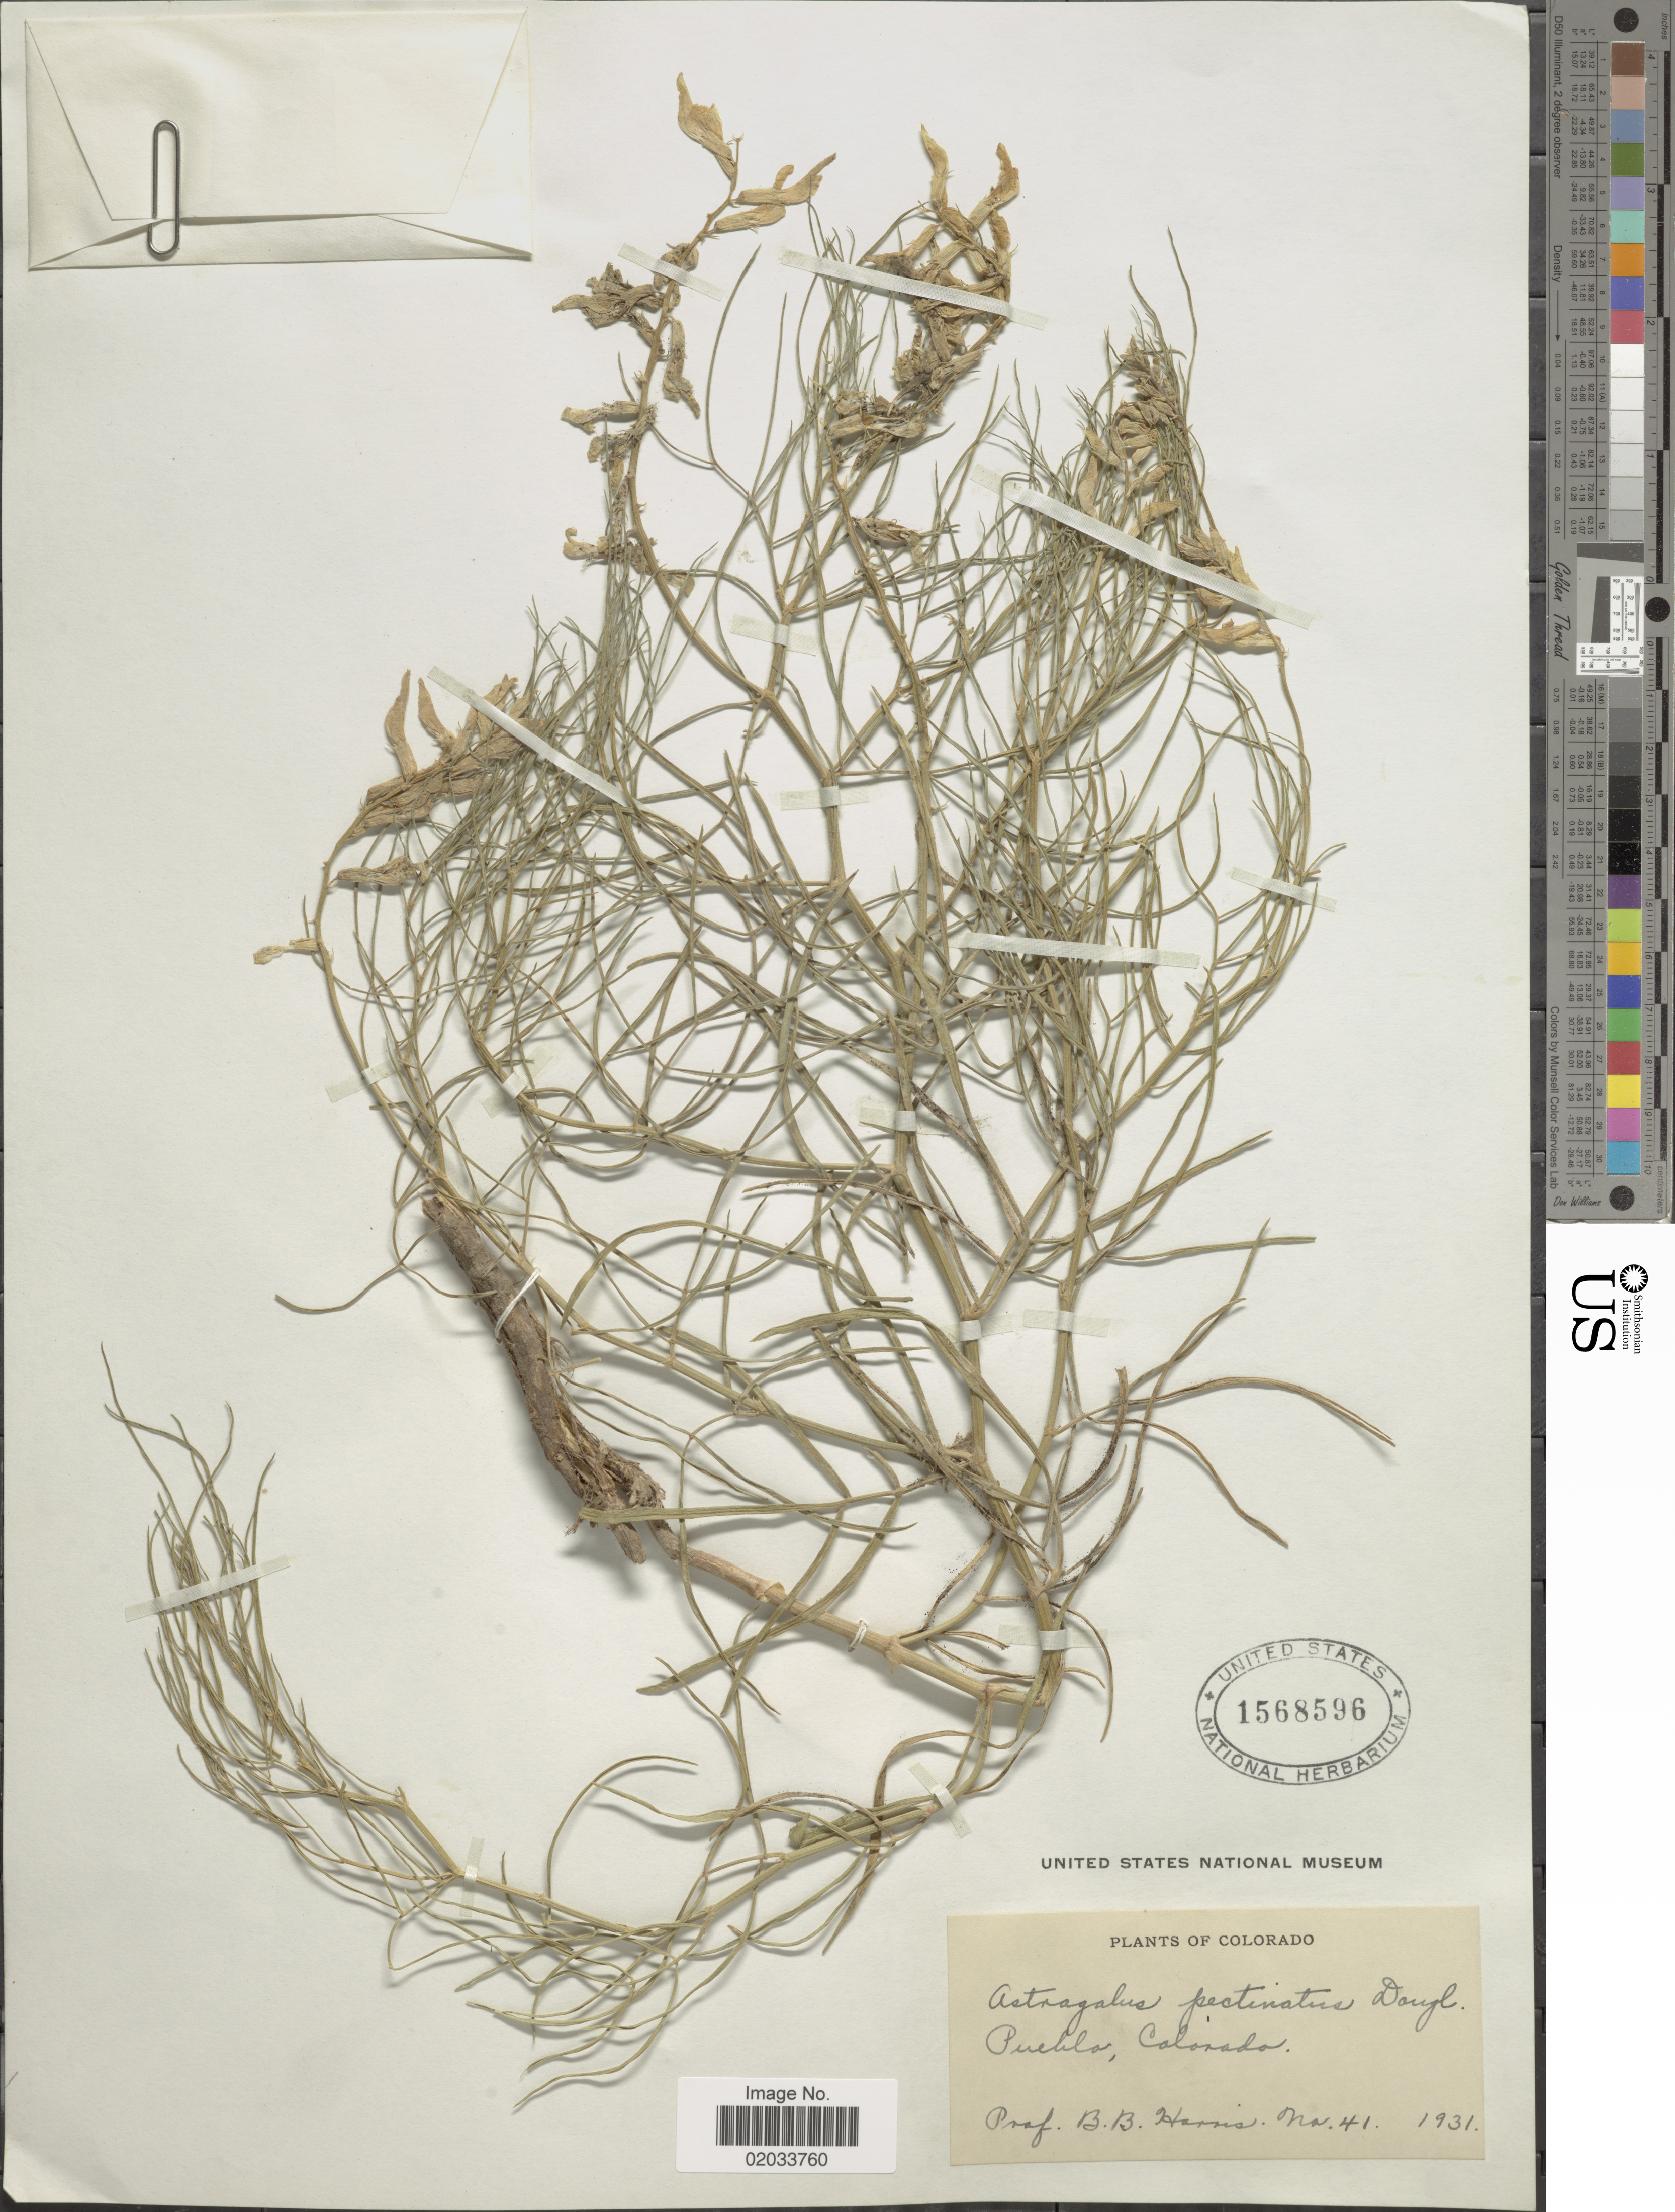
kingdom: Plantae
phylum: Tracheophyta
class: Magnoliopsida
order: Fabales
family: Fabaceae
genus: Astragalus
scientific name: Astragalus pectinatus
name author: (Hook.) G. Don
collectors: B. B. Harris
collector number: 41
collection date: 1931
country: United States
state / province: Colorado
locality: Puebla, Colorado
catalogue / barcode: US 1568596